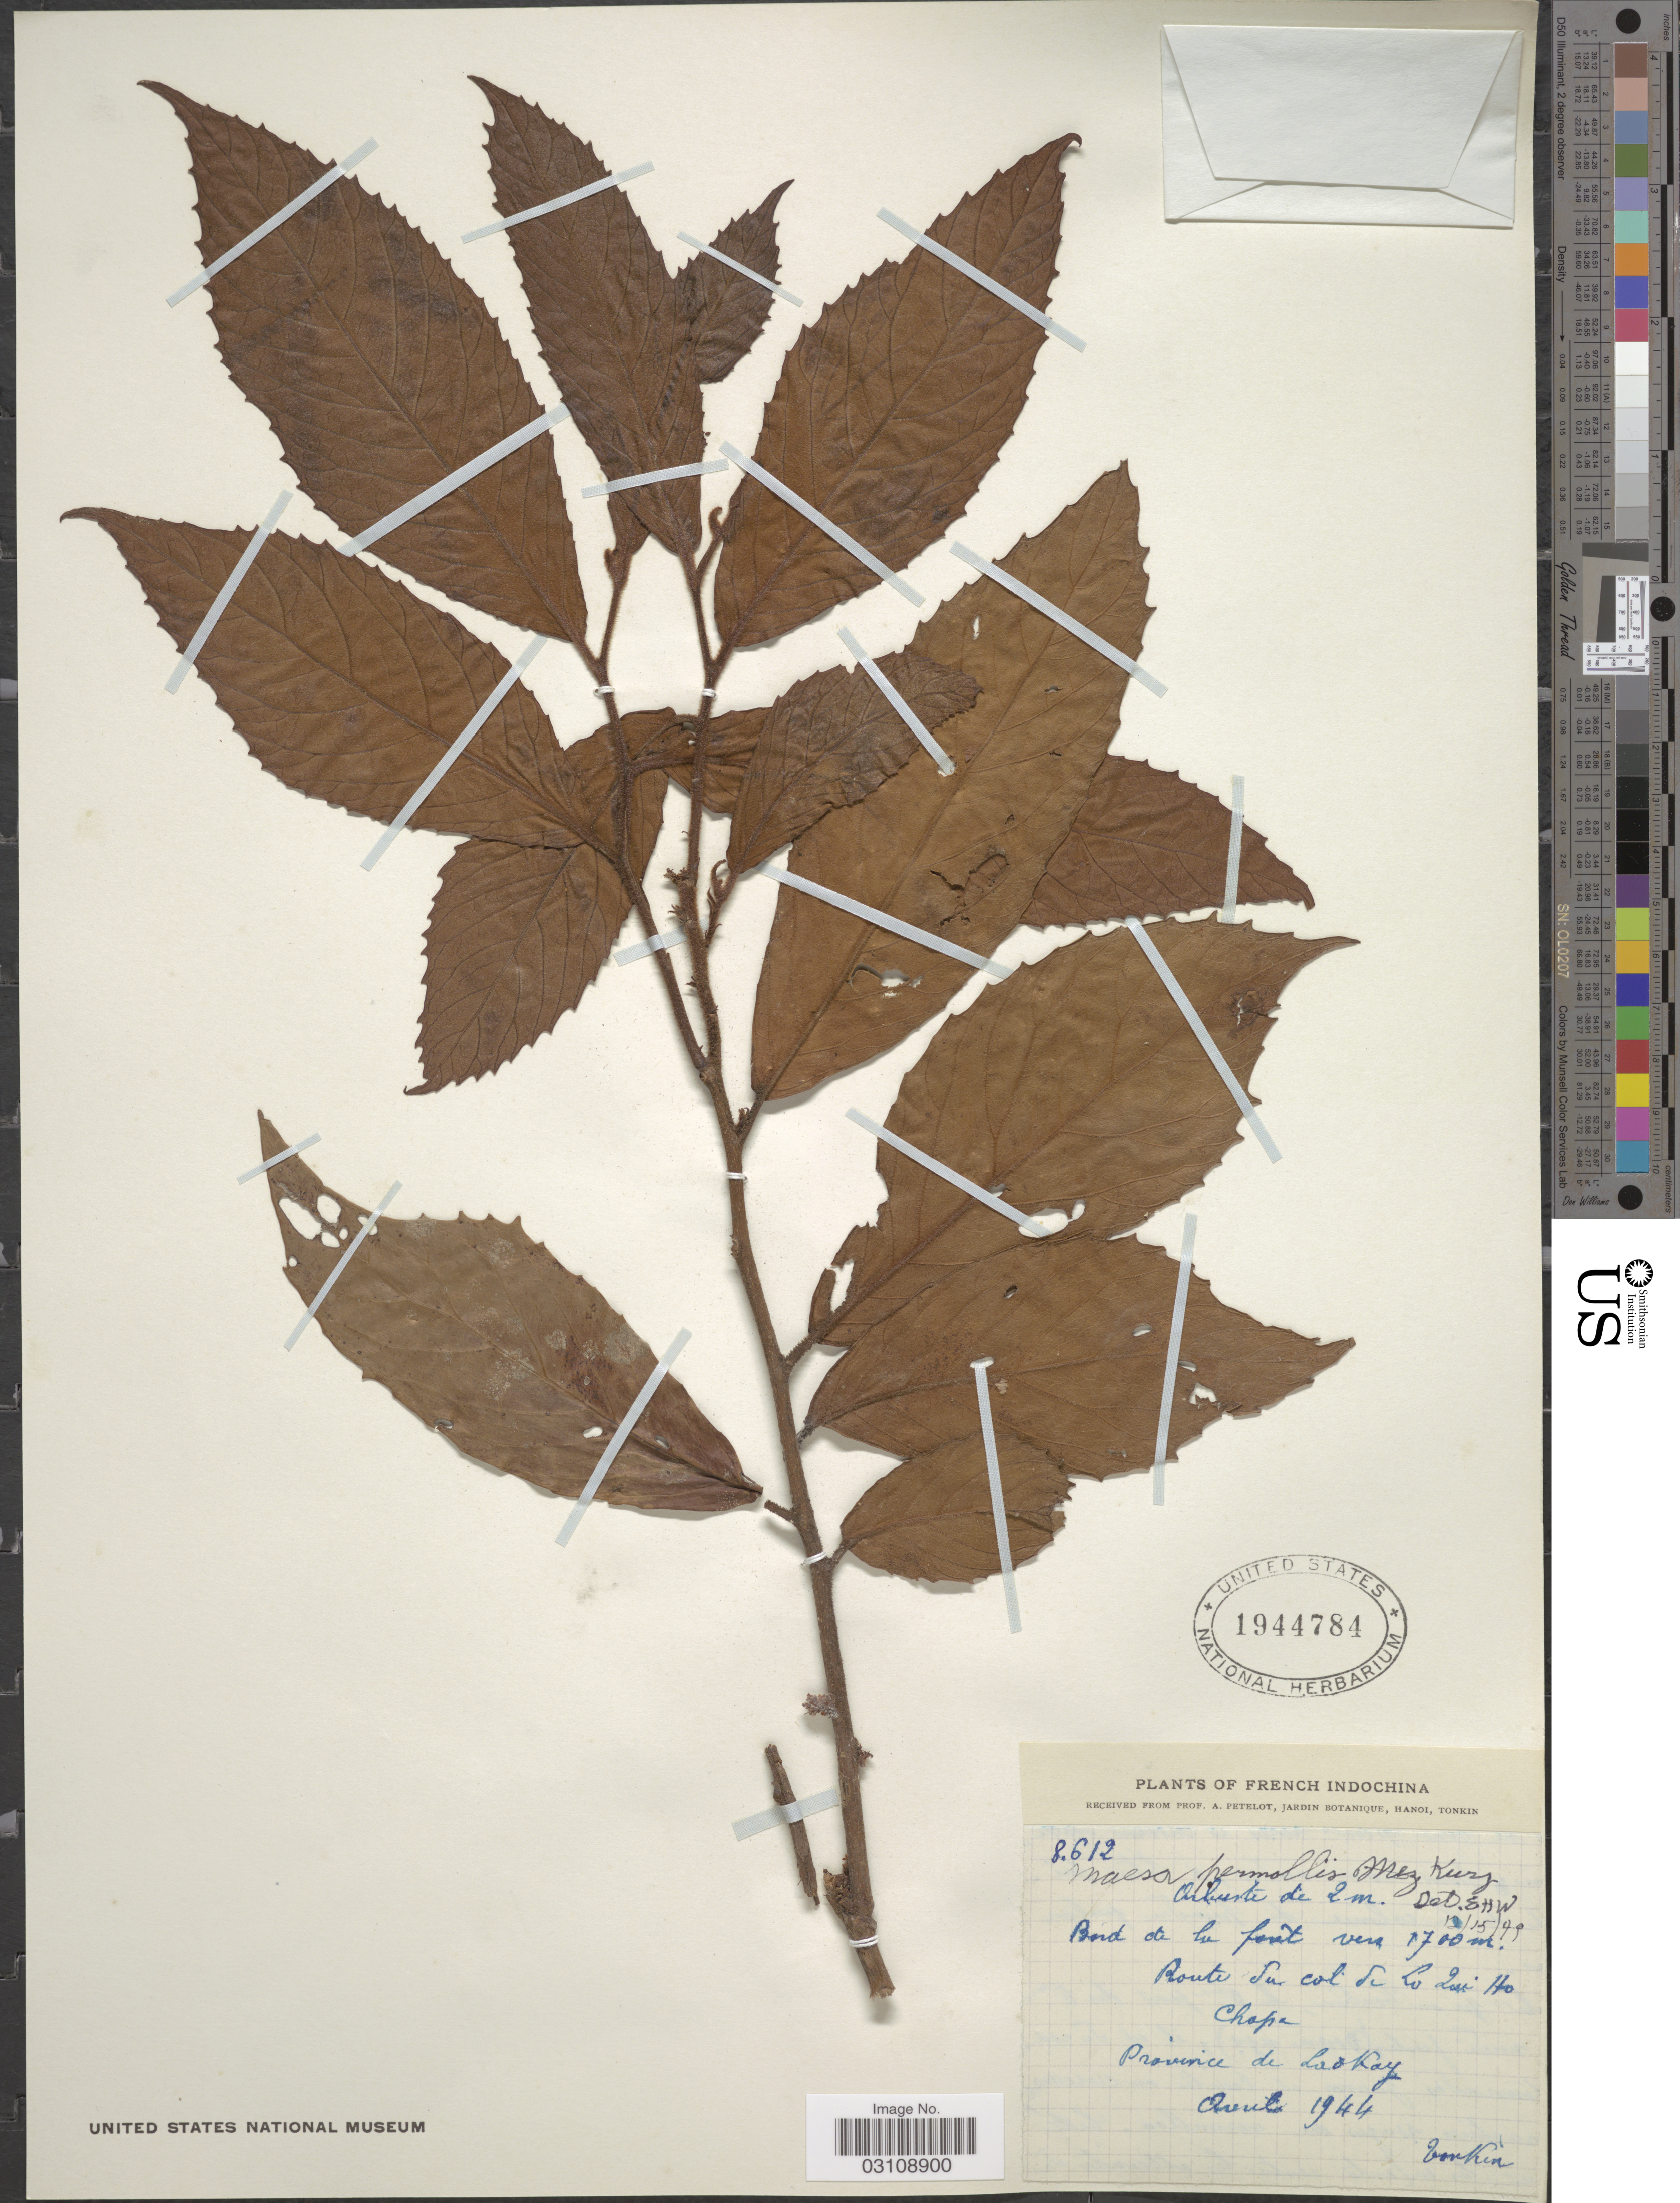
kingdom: Plantae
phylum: Tracheophyta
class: Magnoliopsida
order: Ericales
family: Primulaceae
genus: Maesa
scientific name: Maesa sp.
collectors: A. Petelot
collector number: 8612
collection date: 1944-08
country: Vietnam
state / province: Lao Cai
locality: French Indochina. Route du col de Lo Qui Ho. Chapa. Province de Lao Kay. Tonkin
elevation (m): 1700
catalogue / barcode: US 1944784